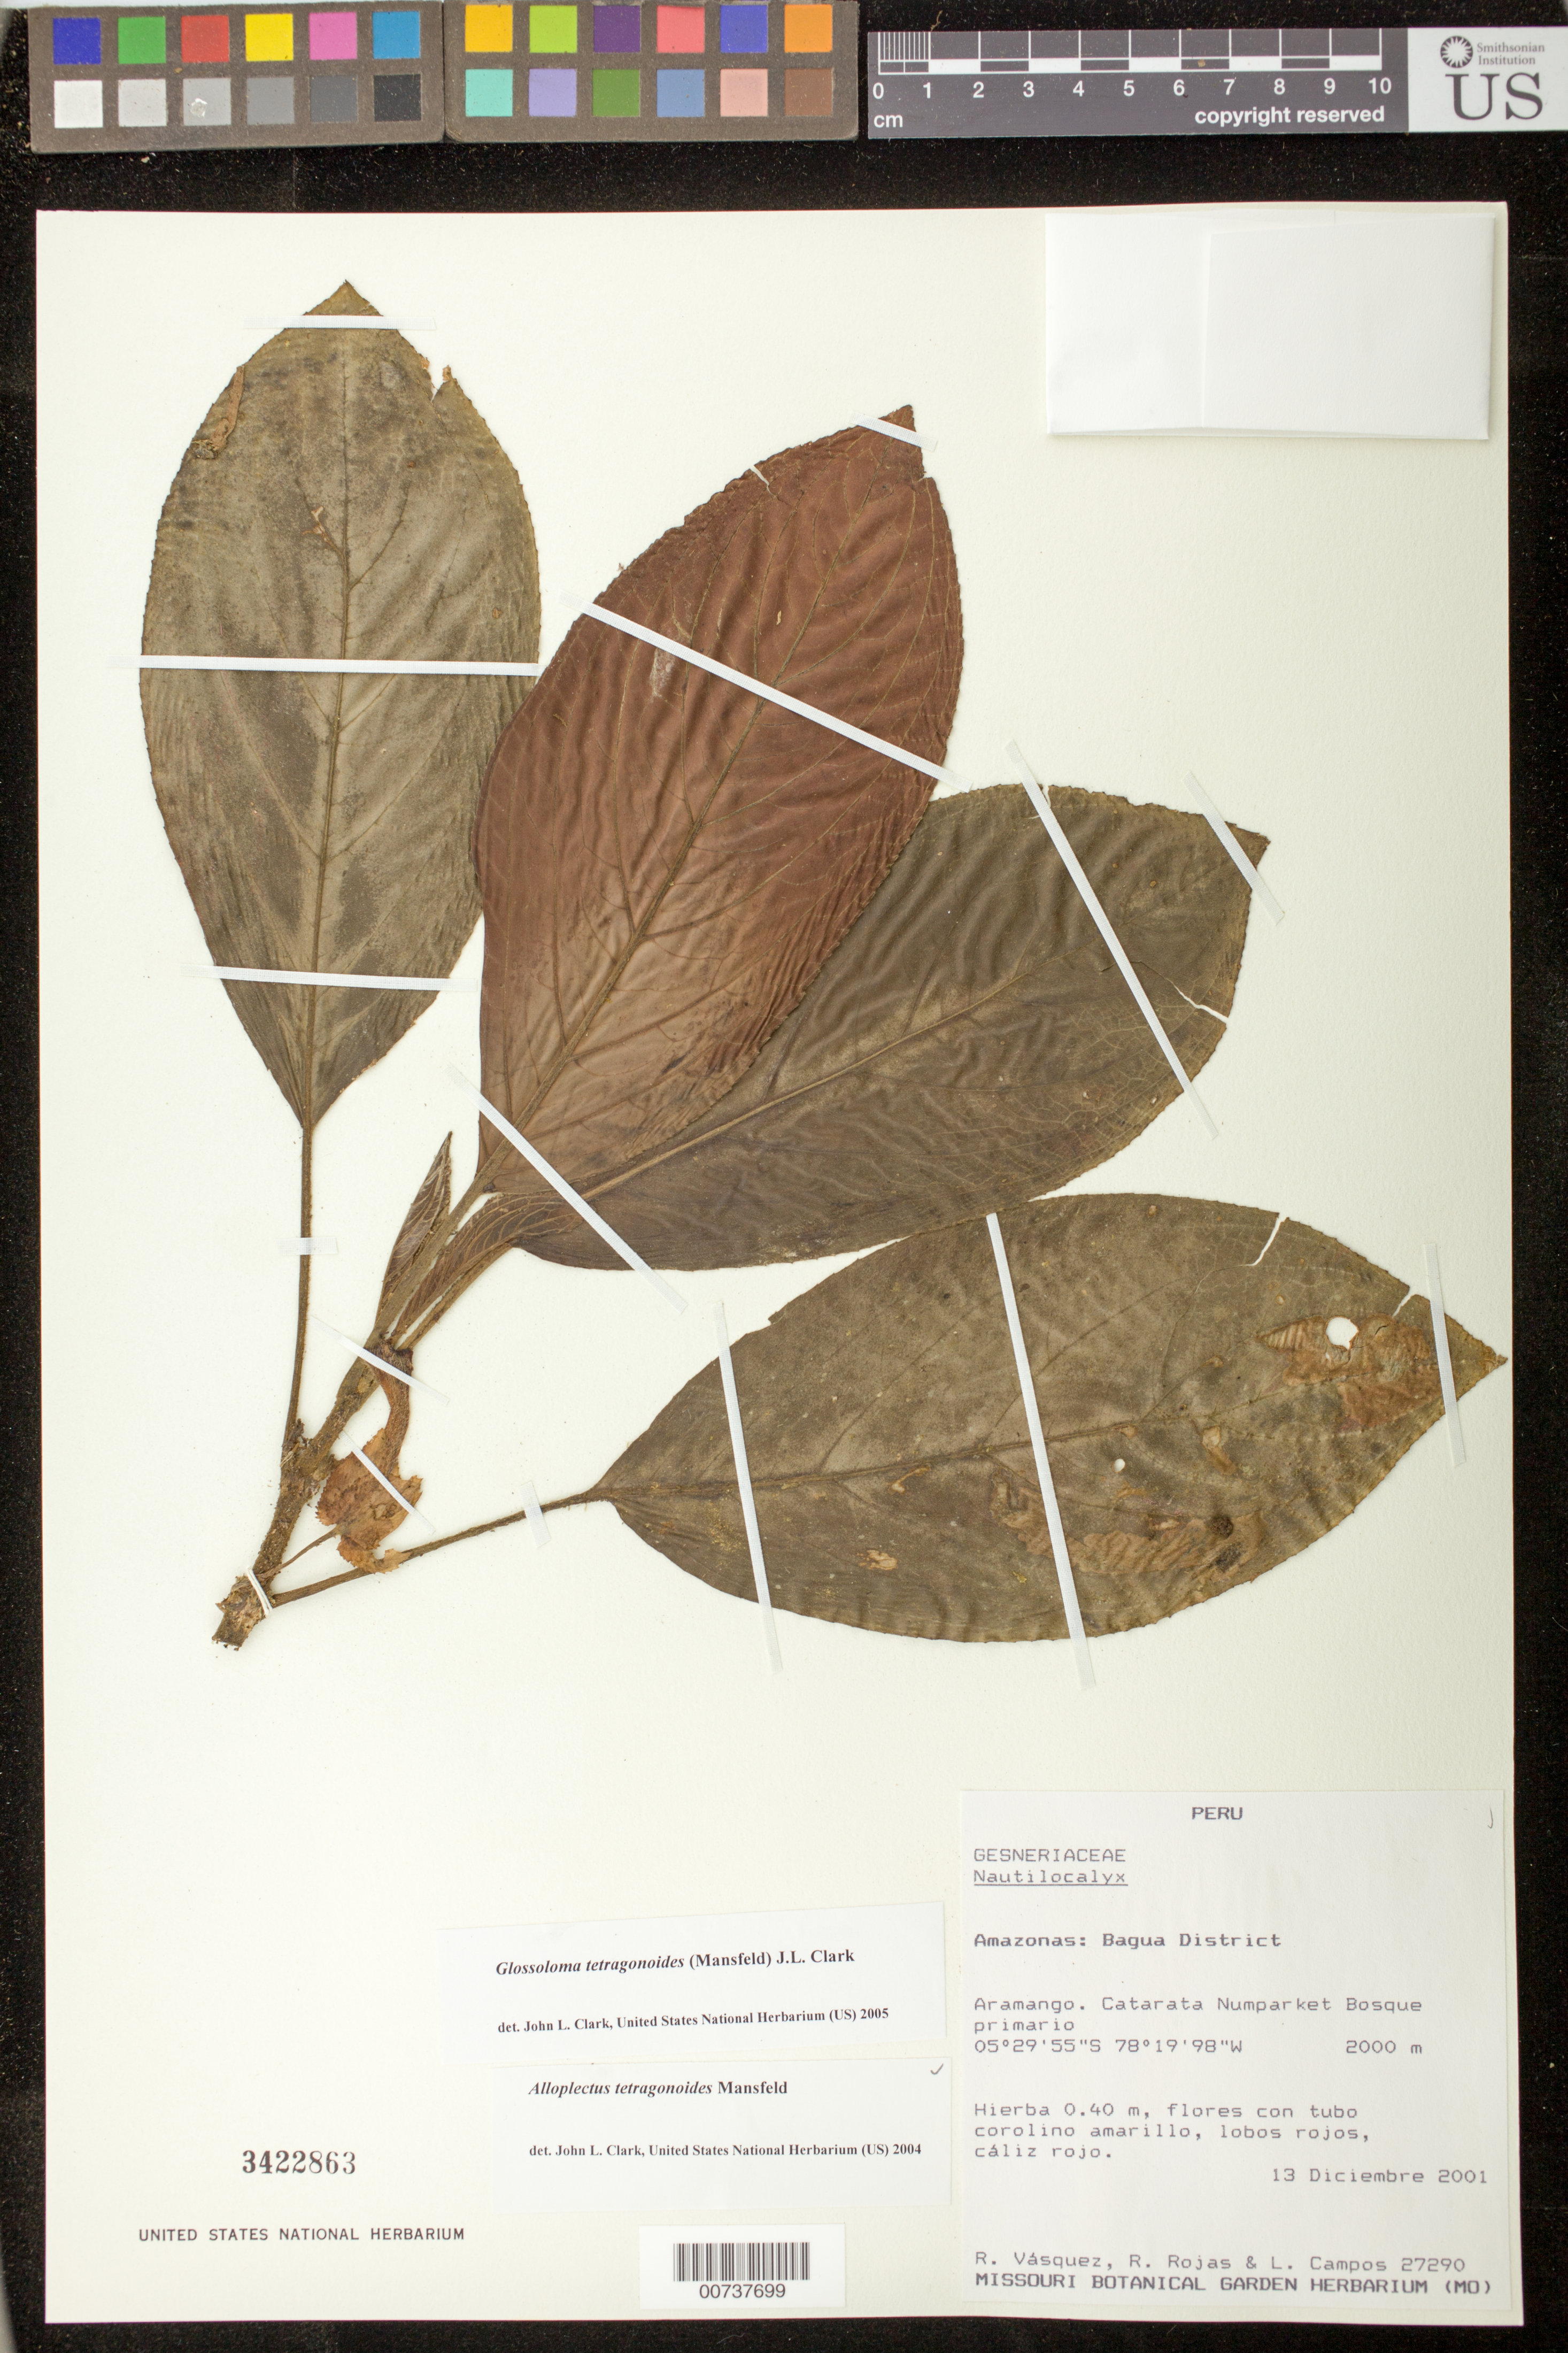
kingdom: Plantae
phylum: Tracheophyta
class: Magnoliopsida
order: Lamiales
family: Gesneriaceae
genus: Glossoloma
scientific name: Glossoloma tetragonoides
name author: (Mansf.) J.L. Clark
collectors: R. Vásquez, R. Rojas & L. Campos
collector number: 27290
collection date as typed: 13 Dec 2001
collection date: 2001-12-13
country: Peru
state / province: Amazonas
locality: Bagua District, Aramango, Catarata Numparket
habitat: Bosque primario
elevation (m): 2000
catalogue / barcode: US 3422863